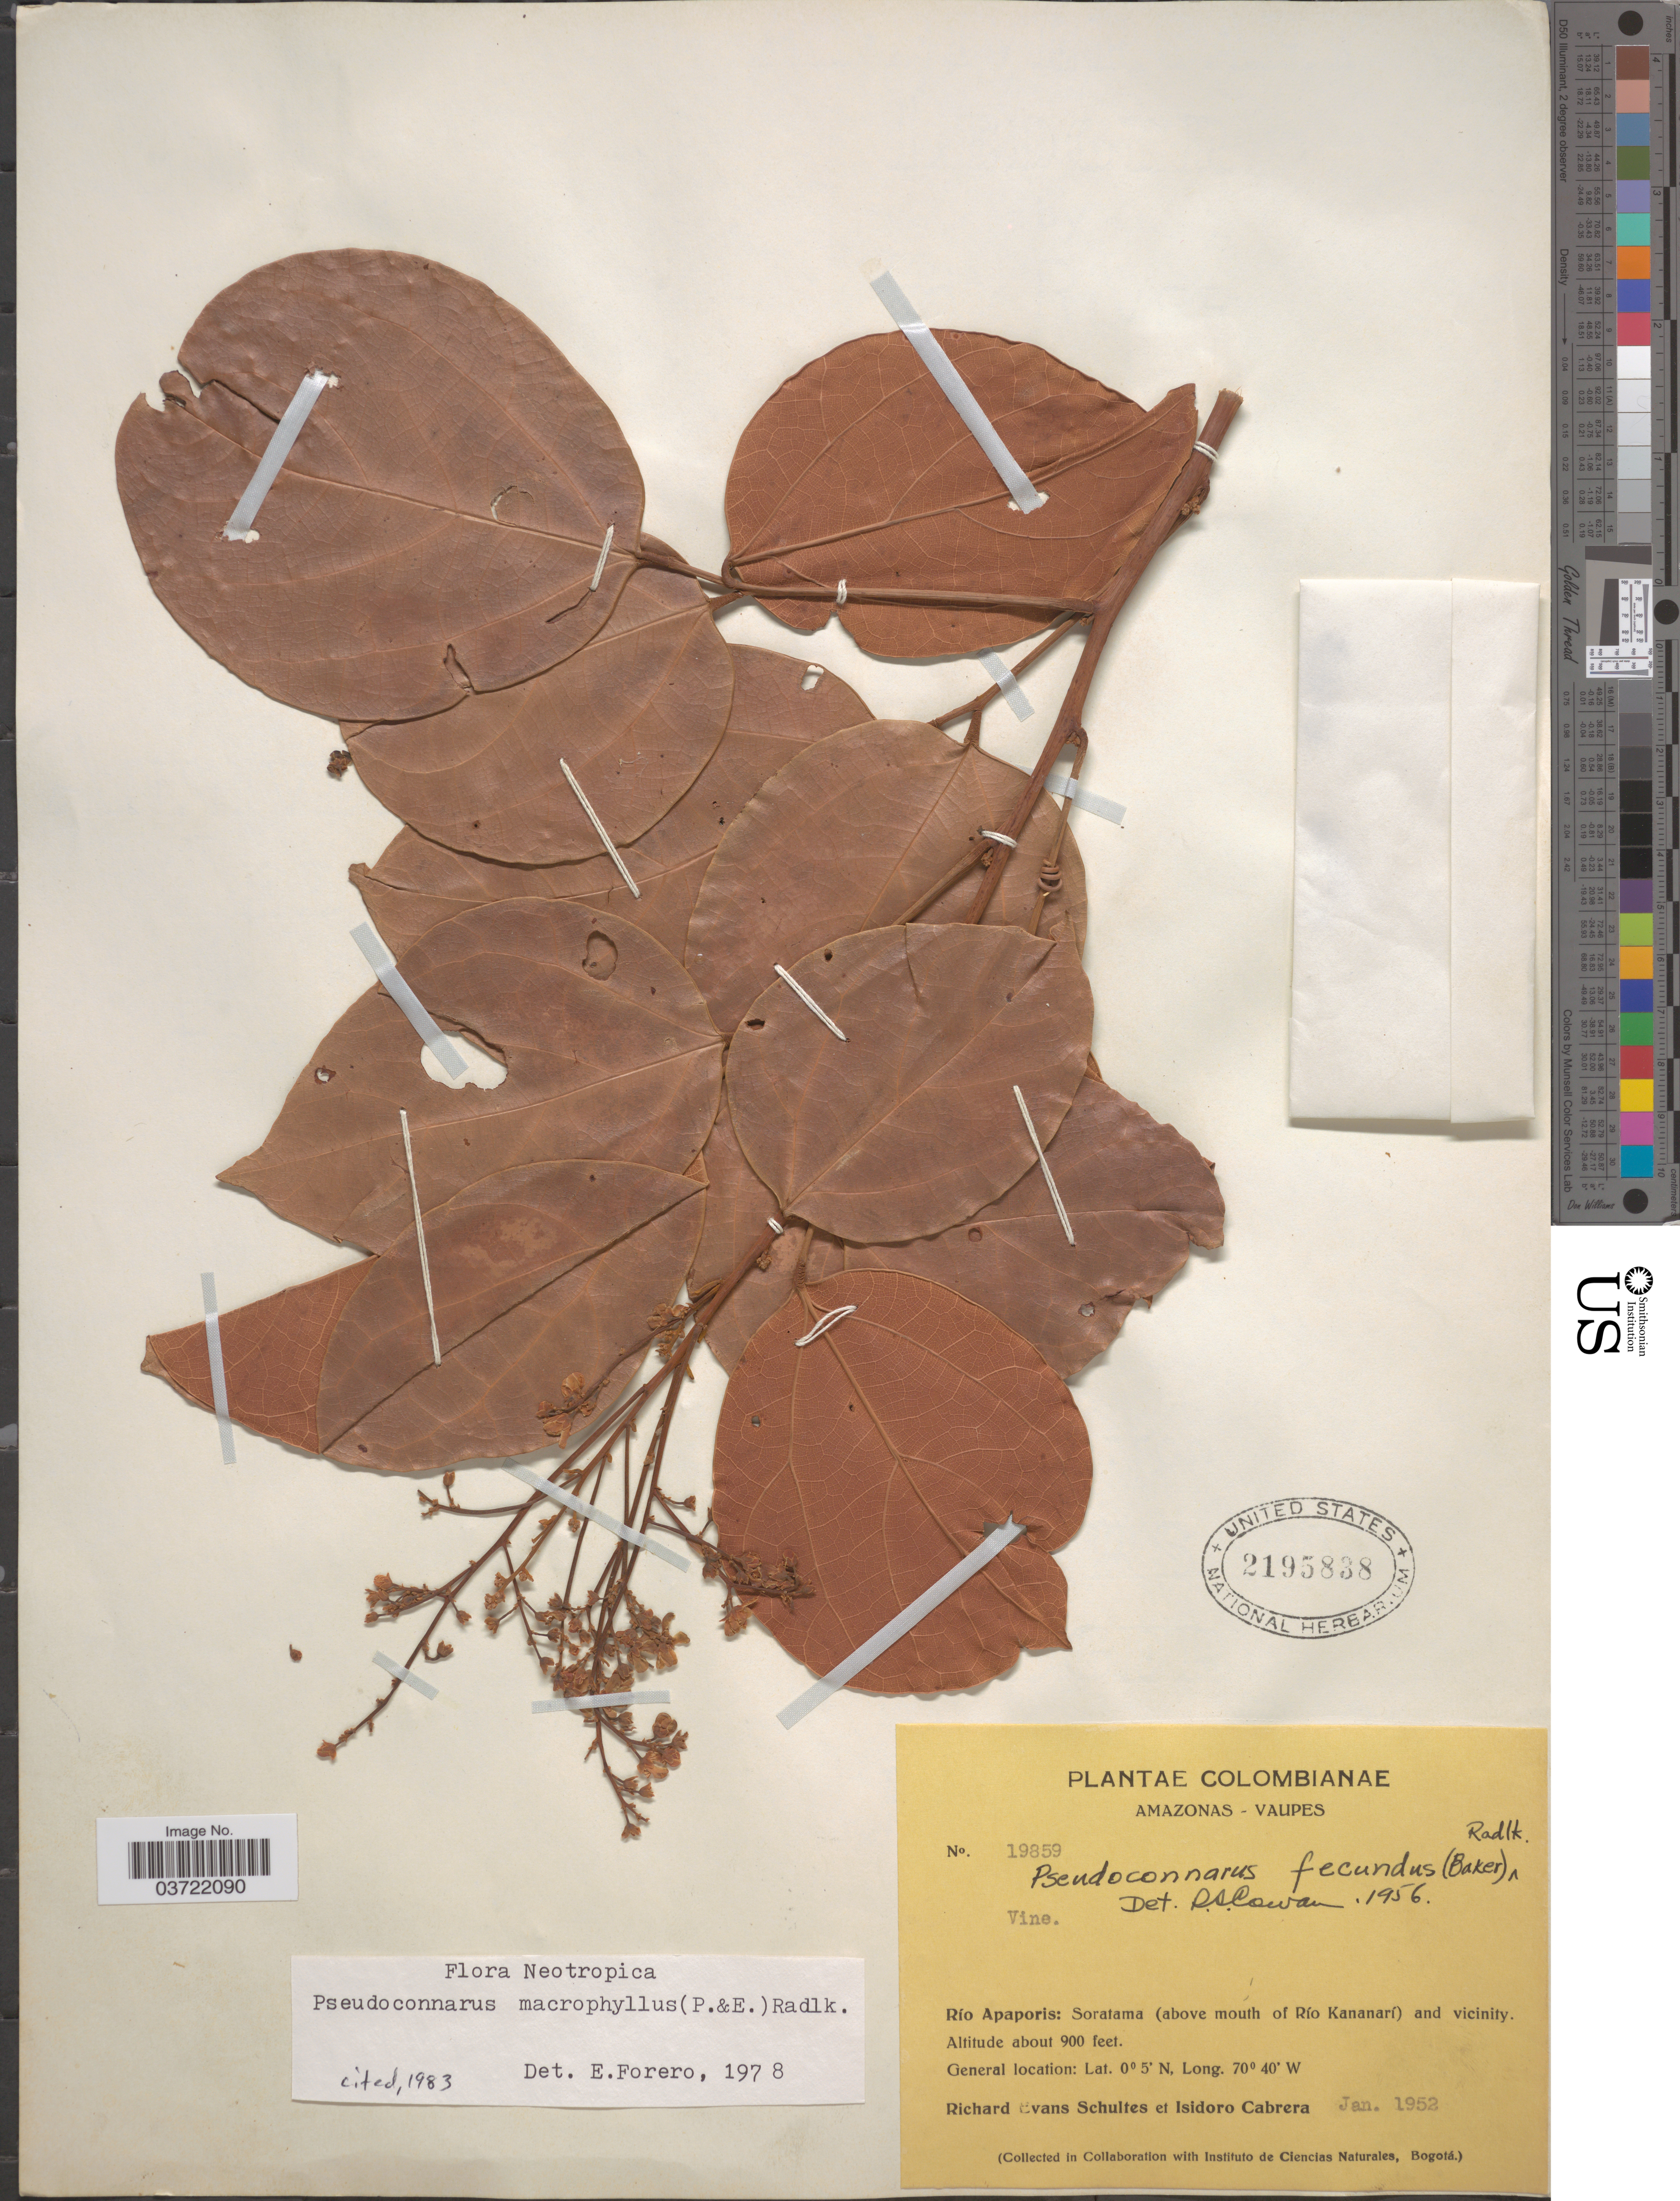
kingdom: Plantae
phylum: Tracheophyta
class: Magnoliopsida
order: Oxalidales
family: Connaraceae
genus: Pseudoconnarus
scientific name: Pseudoconnarus macrophyllus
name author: (Poepp.) Radlk.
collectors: R. E. Schultes & I. Cabrera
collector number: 19859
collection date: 1952-01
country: Colombia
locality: Amazonas-Vaupes. Río Apaporis: Soratama (above mouth of Río Kananarí) and vicinity.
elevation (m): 274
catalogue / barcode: US 2195838